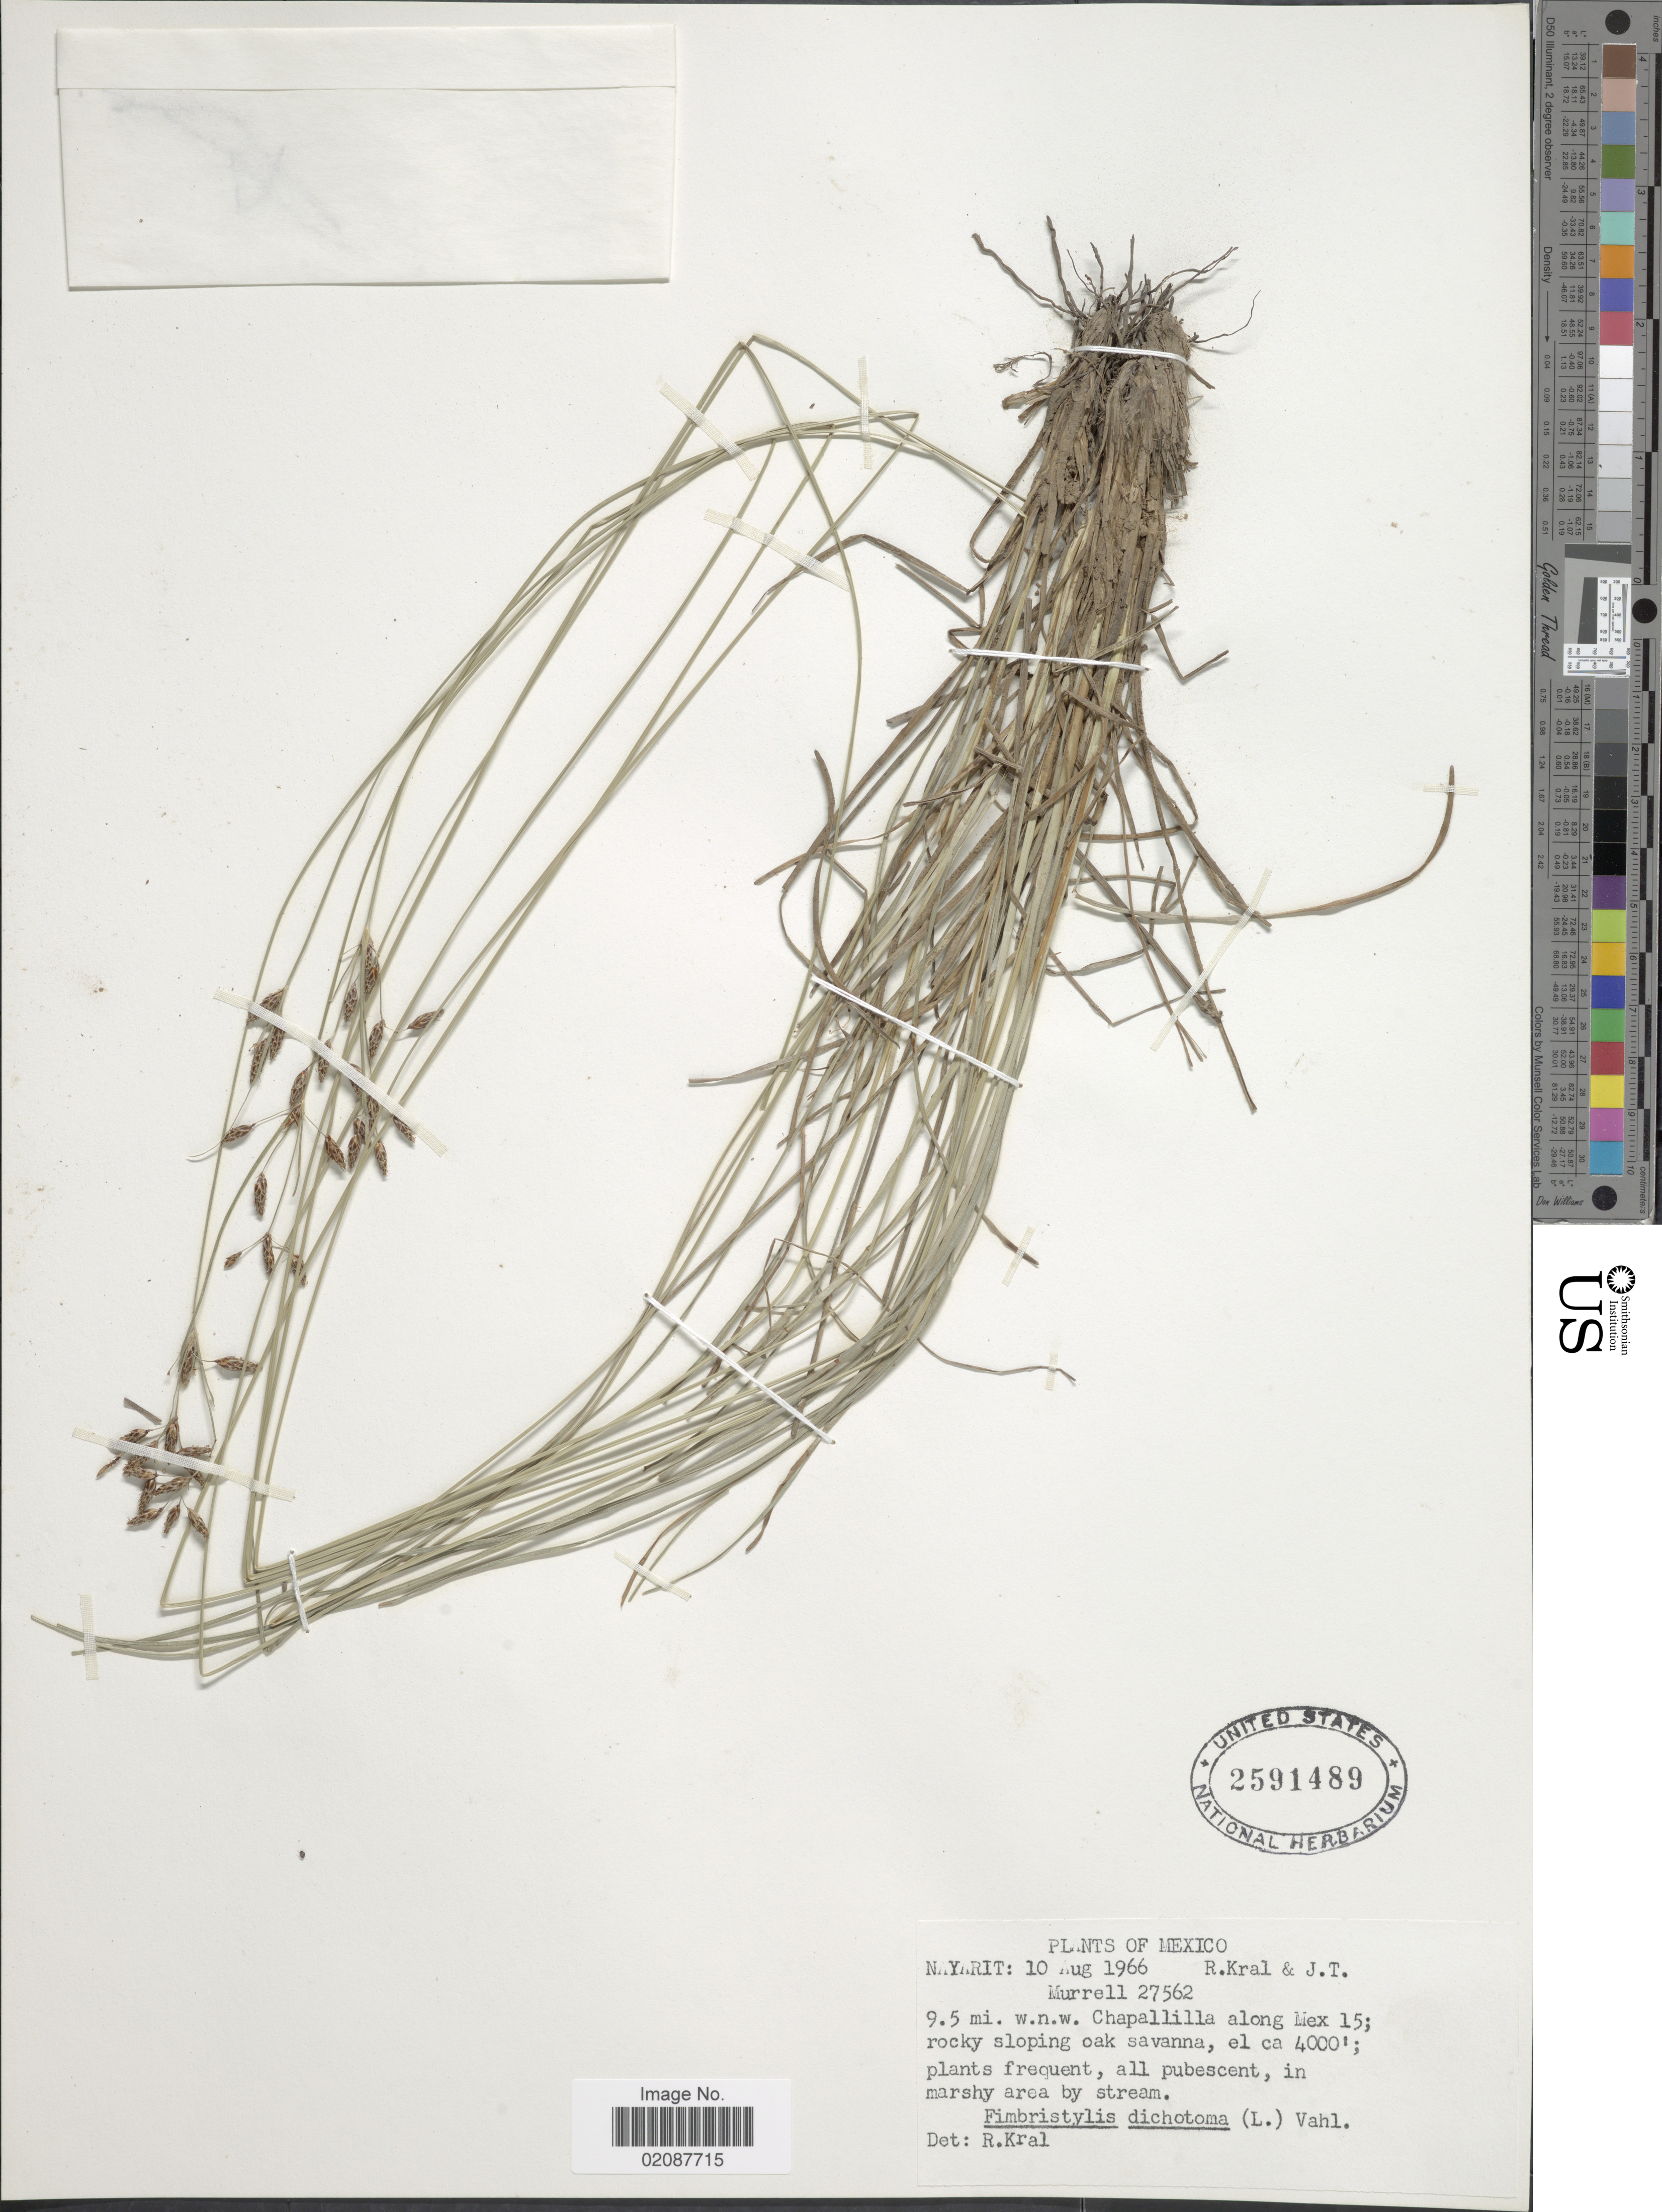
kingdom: Plantae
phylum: Tracheophyta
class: Liliopsida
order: Poales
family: Cyperaceae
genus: Fimbristylis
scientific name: Fimbristylis dichotoma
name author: (L.) Vahl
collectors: R. Kral & J. Murrell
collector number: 27562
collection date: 1966-08-10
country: Mexico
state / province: Nayarit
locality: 9.5 mi. w.n.w. Chapallilla along Mex 15; rocky sloping oak savanna, in marshy area by stream.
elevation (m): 1219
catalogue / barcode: US 2591489